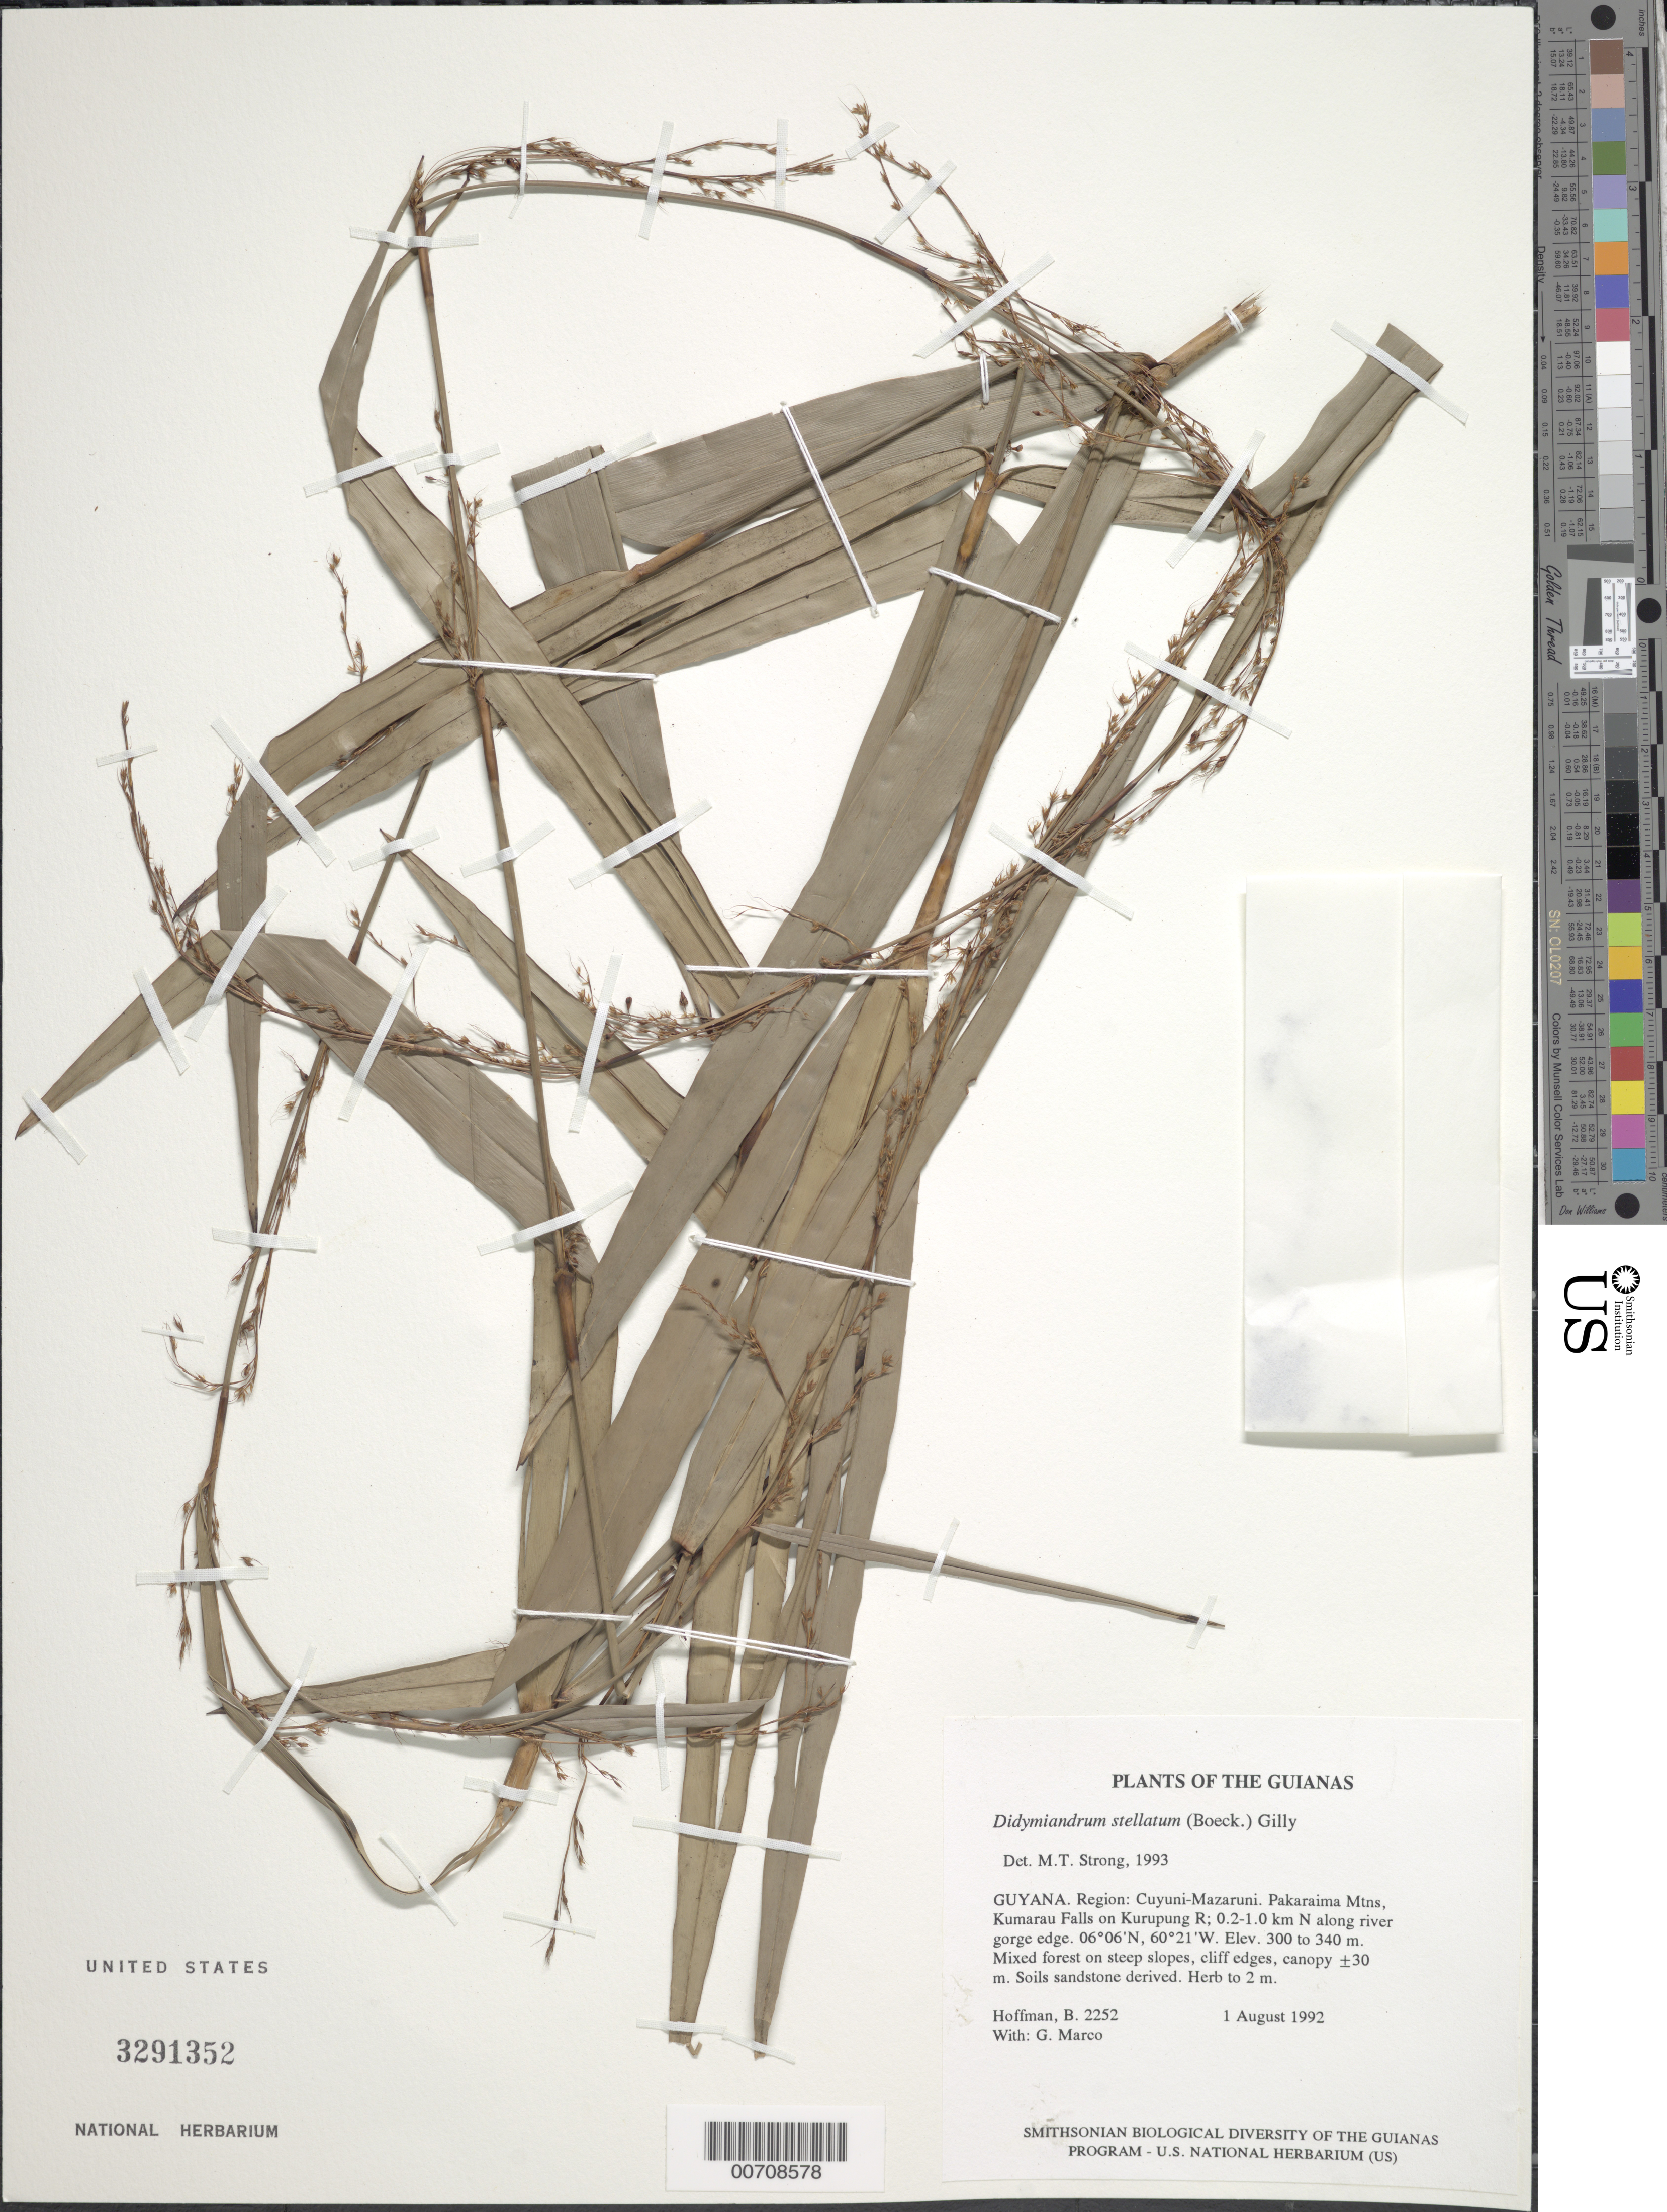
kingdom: Plantae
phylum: Tracheophyta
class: Liliopsida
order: Poales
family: Cyperaceae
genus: Didymiandrum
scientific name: Didymiandrum stellatum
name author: (Boeckeler) Gilly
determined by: Strong, Mark T., (BOT), Smithsonian Institution - National Museum of Natural History (UNITED STATES)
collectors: B. Hoffman & G. Marco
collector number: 2252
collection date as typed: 1 August 1992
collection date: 1992-08-01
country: Guyana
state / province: Cuyuni-Mazaruni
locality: Pakaraima Mountains, Kumarau Falls on Kurupung River; 0.2-1.0 km N along river gorge edge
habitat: Mixed forest on steep slopes, cliff edges, canopy ±30 m. Soils sandstone derived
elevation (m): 300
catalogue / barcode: US 3291352